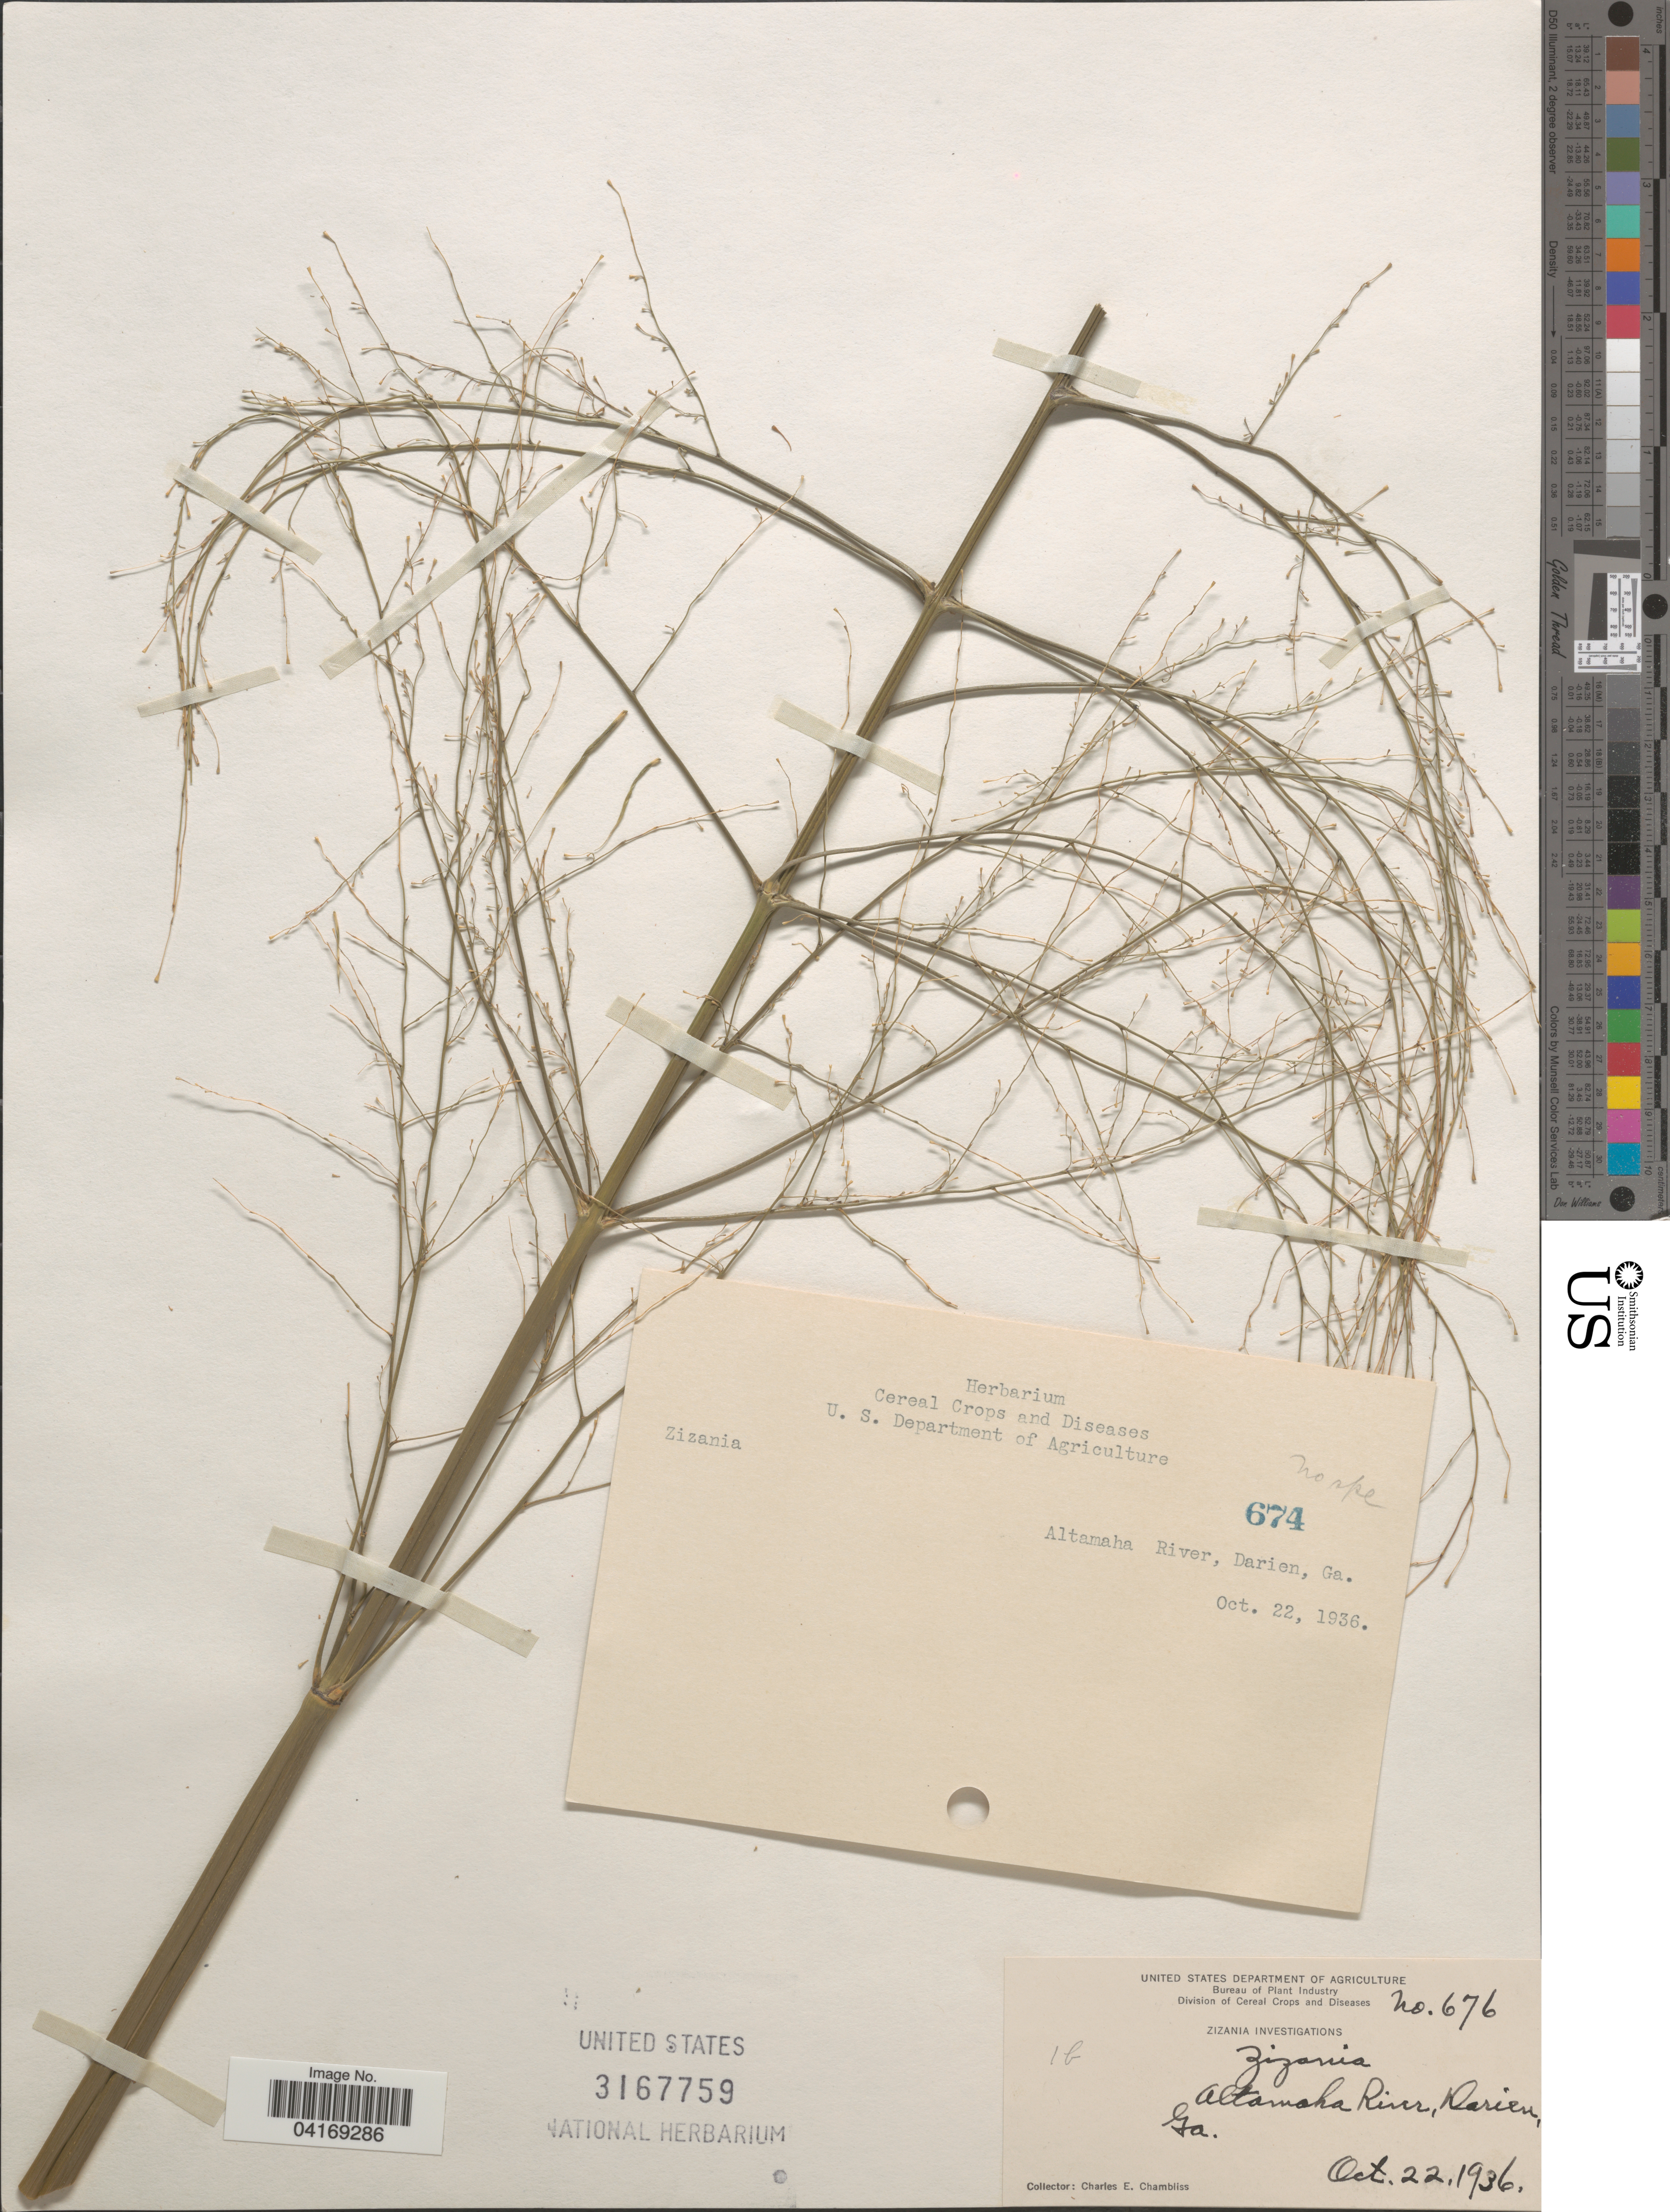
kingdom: Plantae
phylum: Tracheophyta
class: Liliopsida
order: Poales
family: Poaceae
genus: Zizania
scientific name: Zizania sp.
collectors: C. Chambliss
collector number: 676/674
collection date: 1936-10-22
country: United States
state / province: Georgia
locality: Altamaha River, Darien.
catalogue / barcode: US 3167759